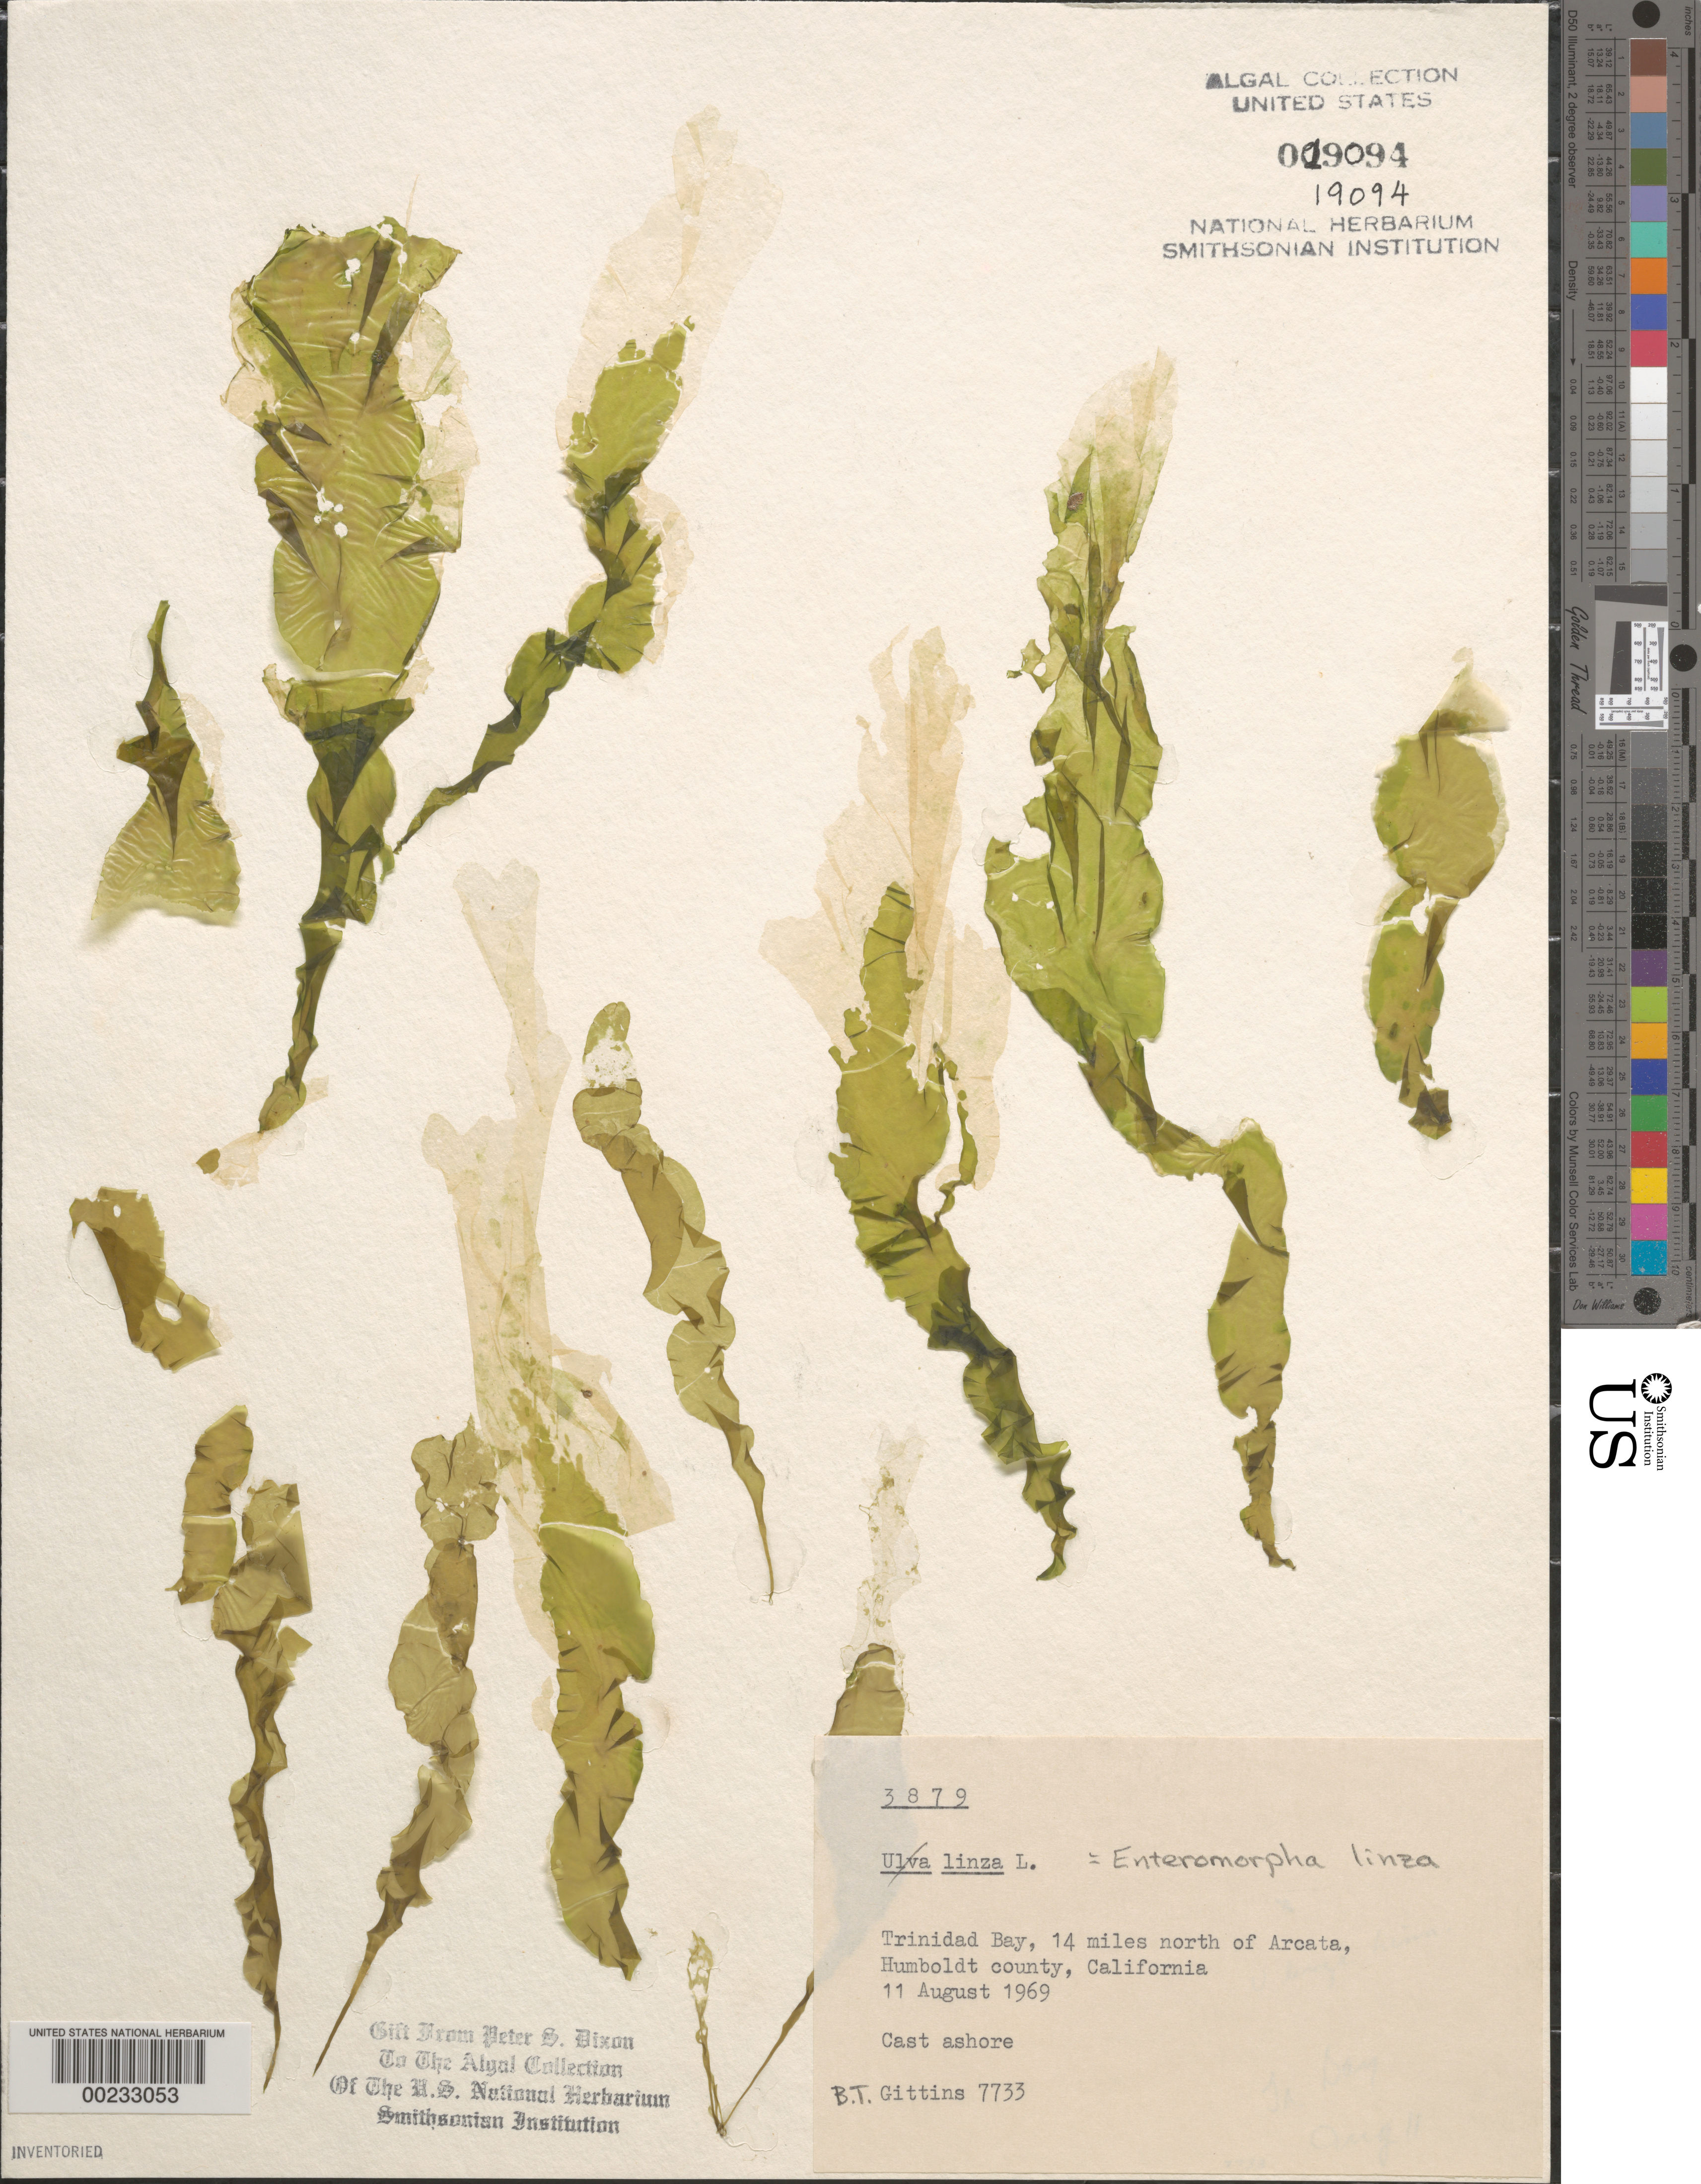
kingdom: Plantae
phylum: Chlorophyta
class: Ulvophyceae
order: Ulvales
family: Ulvaceae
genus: Ulva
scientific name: Ulva clathrata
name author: (Roth) C. Agardh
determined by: Algae name updating Project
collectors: B. Gittins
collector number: BTG 7733 & PSD 3879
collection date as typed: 11 Aug 1969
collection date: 1969-08-11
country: United States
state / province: California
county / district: Humboldt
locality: Trinidad Bay, 14 miles north of Arcata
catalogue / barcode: US 19094